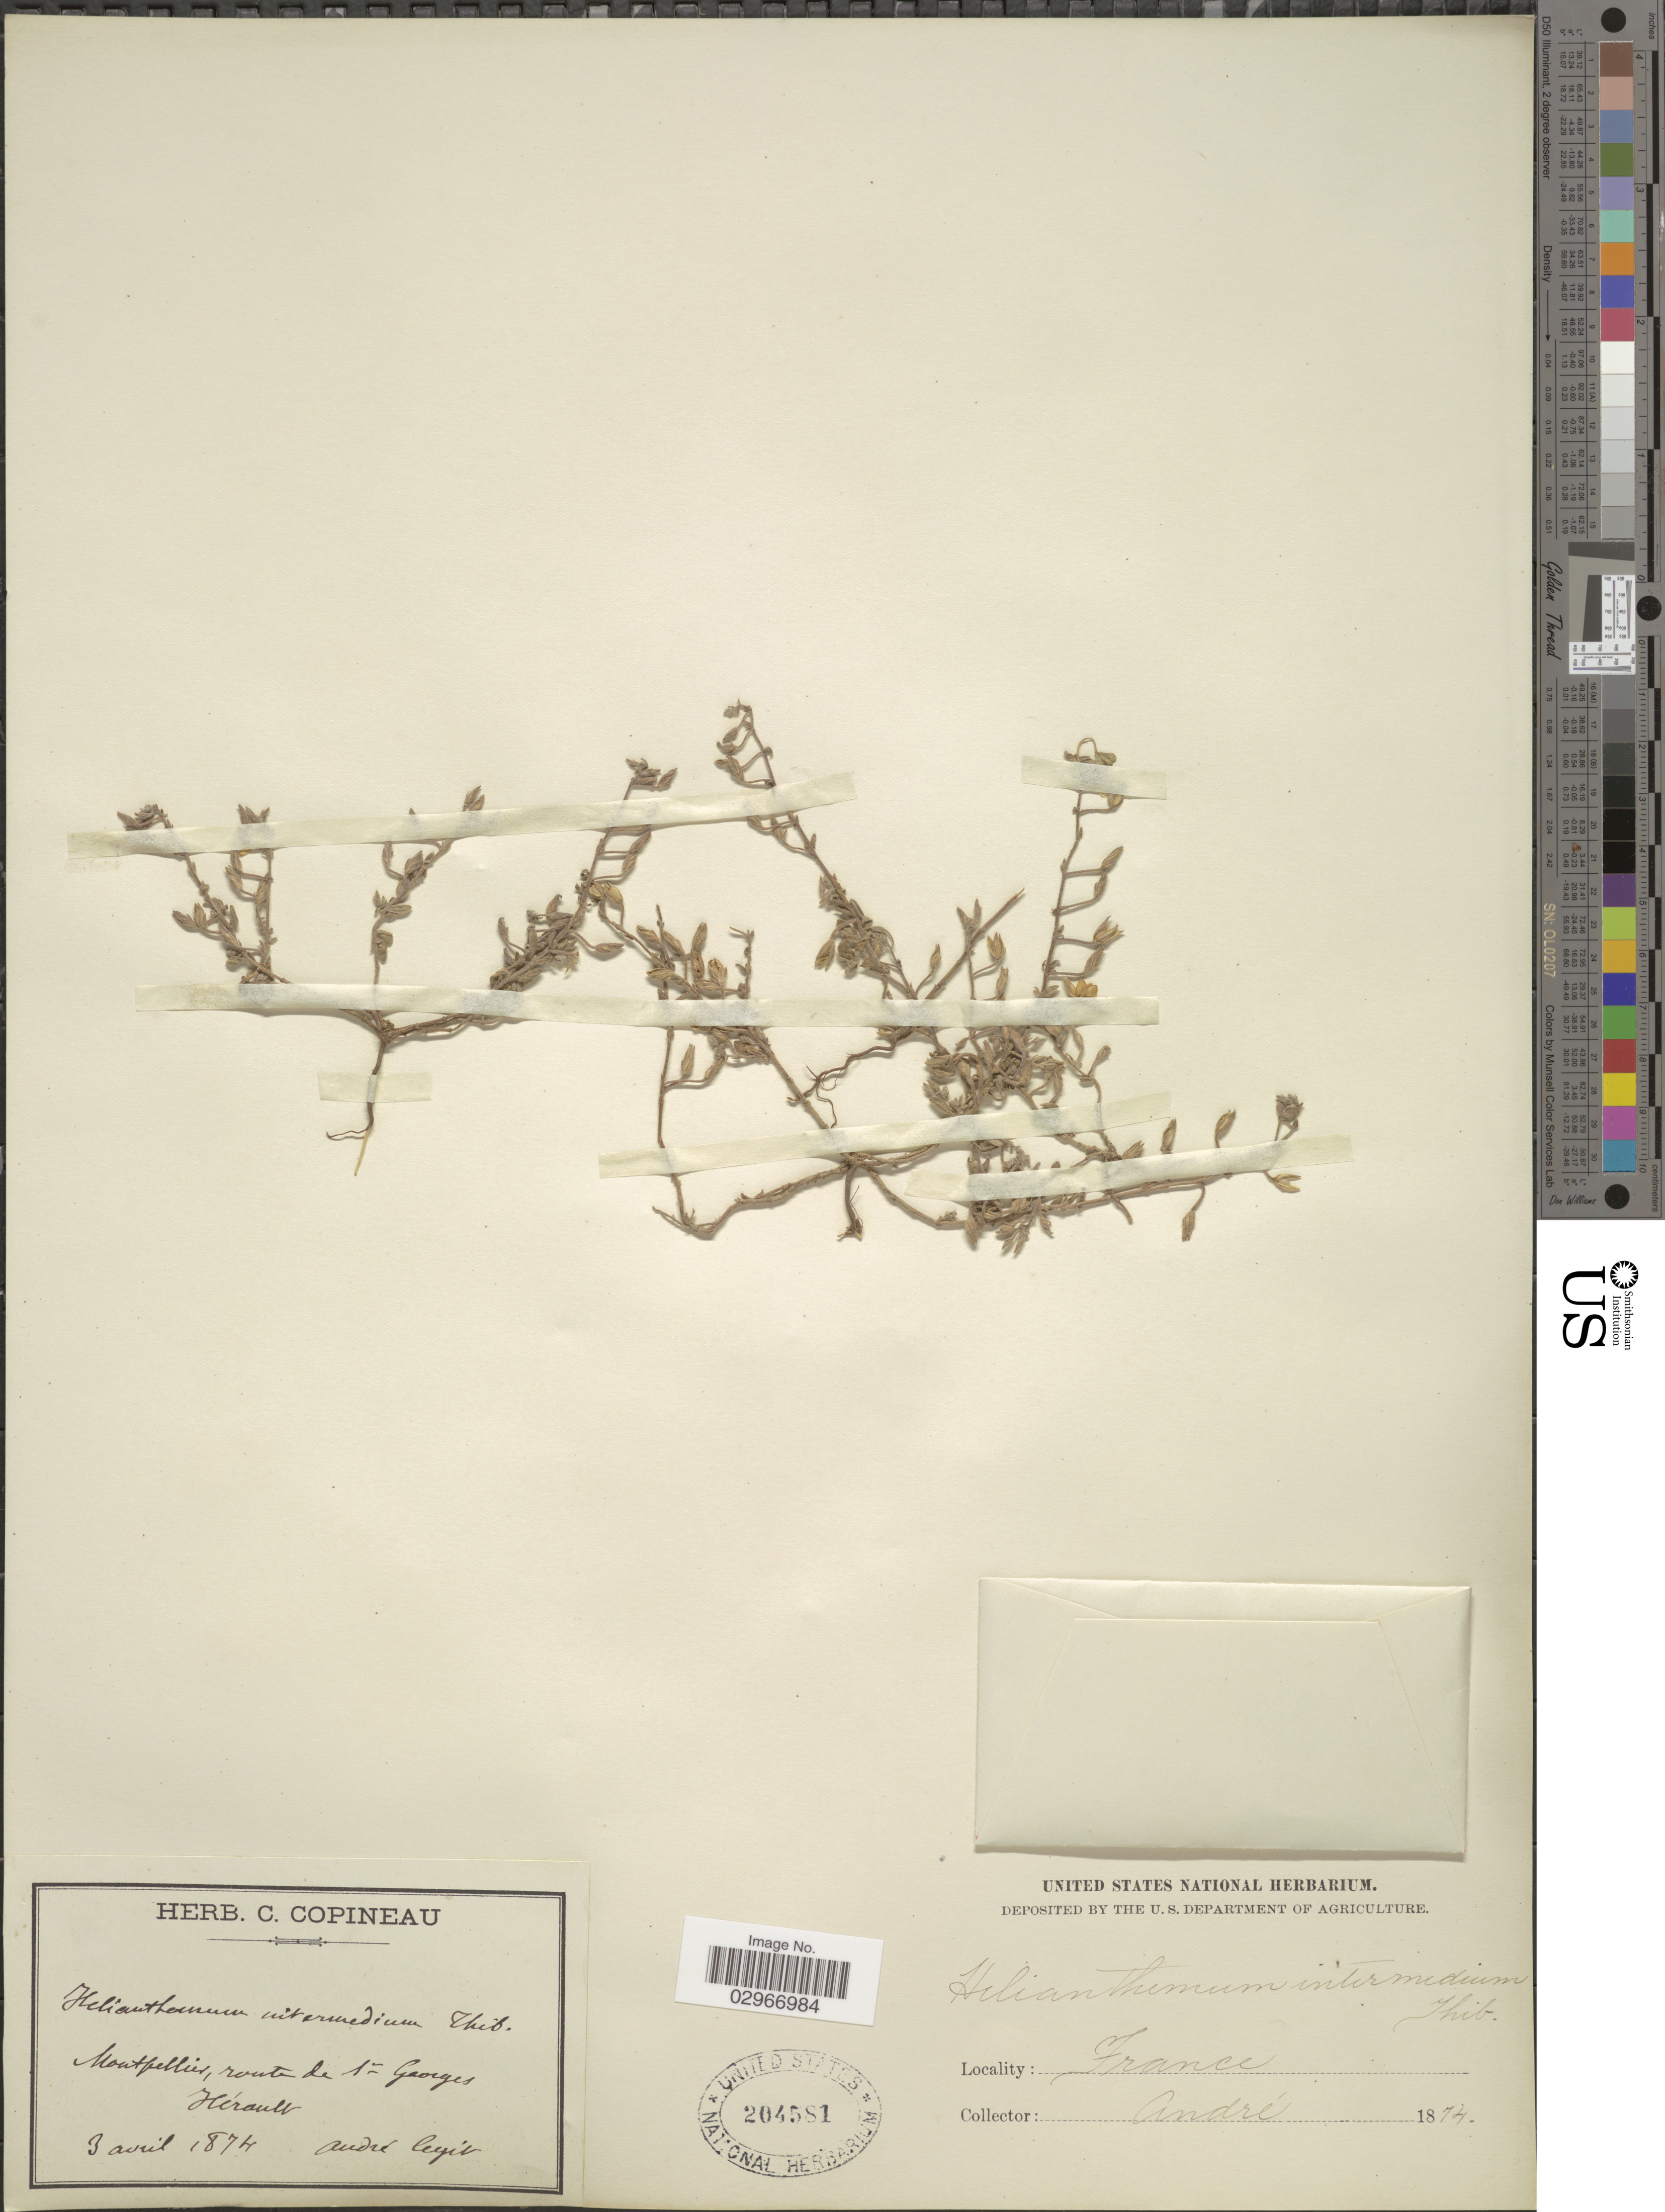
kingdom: Plantae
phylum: Tracheophyta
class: Magnoliopsida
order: Malvales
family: Cistaceae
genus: Helianthemum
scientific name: Helianthemum intermedium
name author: (Thibaud) Dunal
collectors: André, --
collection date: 1874-04-03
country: France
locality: Montpellier, route de St Georges. Hérault.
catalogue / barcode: US 204581